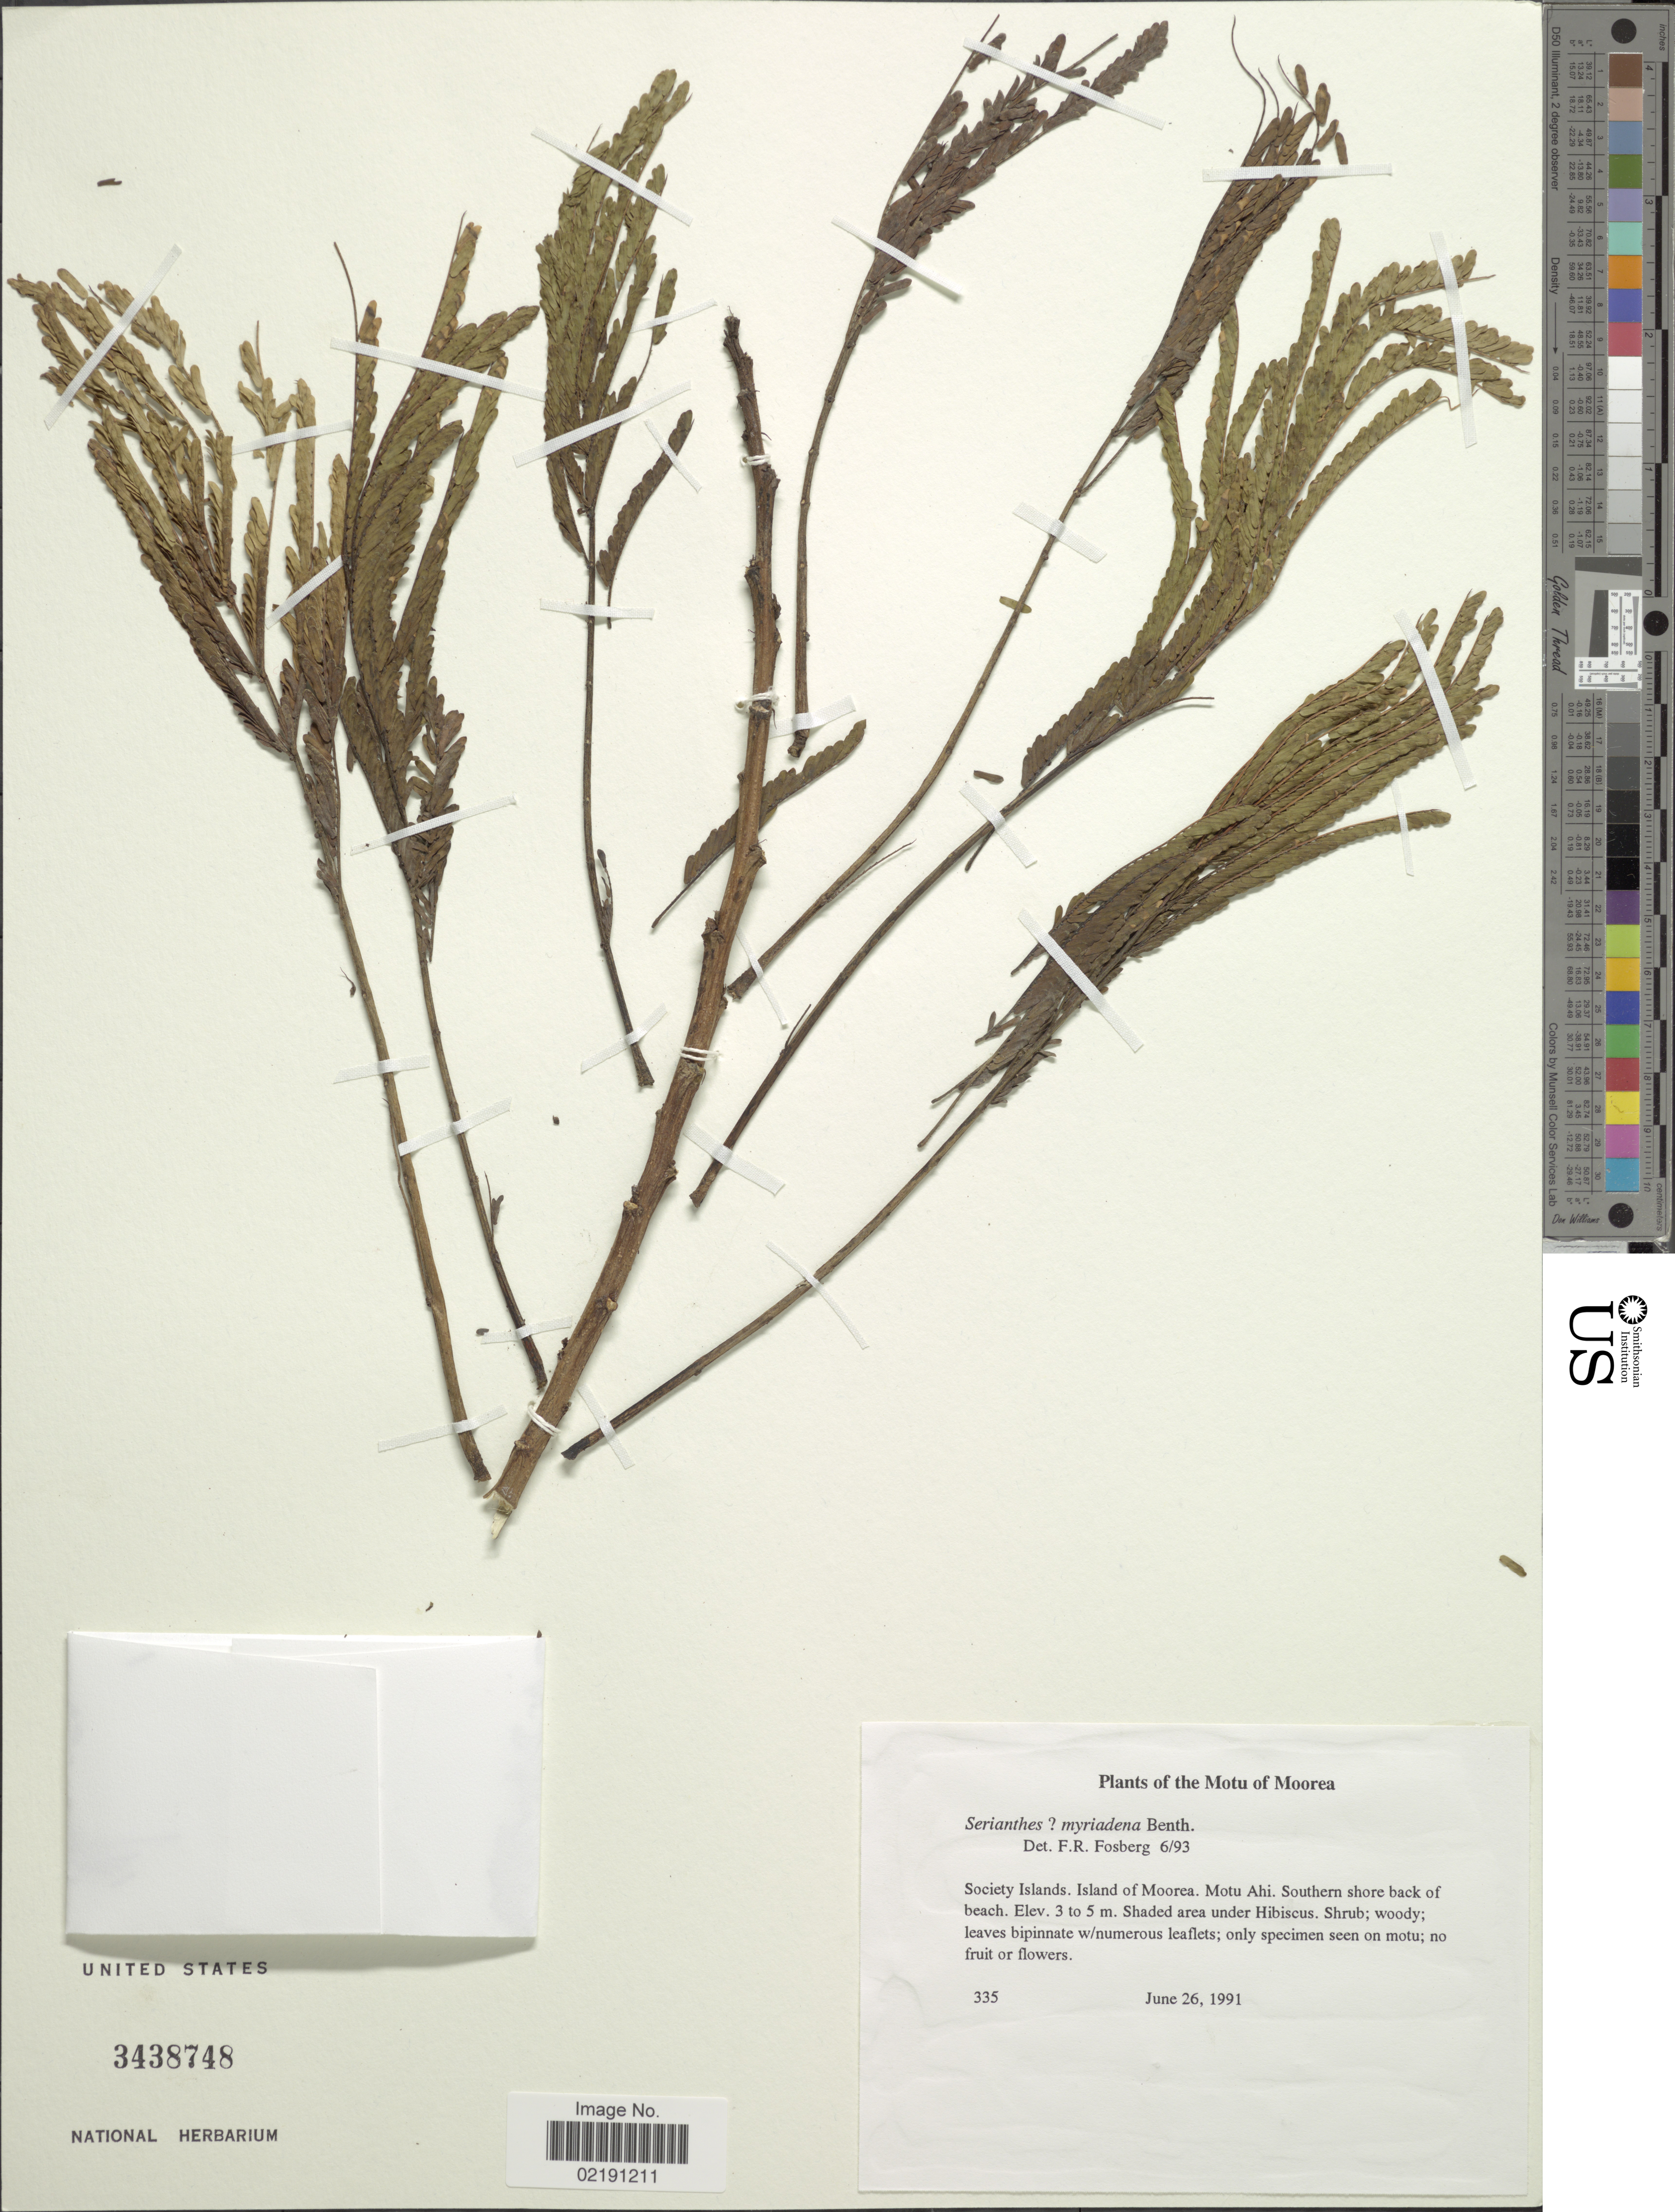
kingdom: Plantae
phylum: Tracheophyta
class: Magnoliopsida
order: Fabales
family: Fabaceae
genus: Serianthes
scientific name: Serianthes myriadenia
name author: (Bertero & Jacot-Guill.) Planch. ex Benth.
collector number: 335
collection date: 1991-06-26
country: French Polynesia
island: Moorea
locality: Motu of Moorea. Society Islands. Island of Moorea. Motu Ahi. Southern shore back of beach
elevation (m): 3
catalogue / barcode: US 3438748